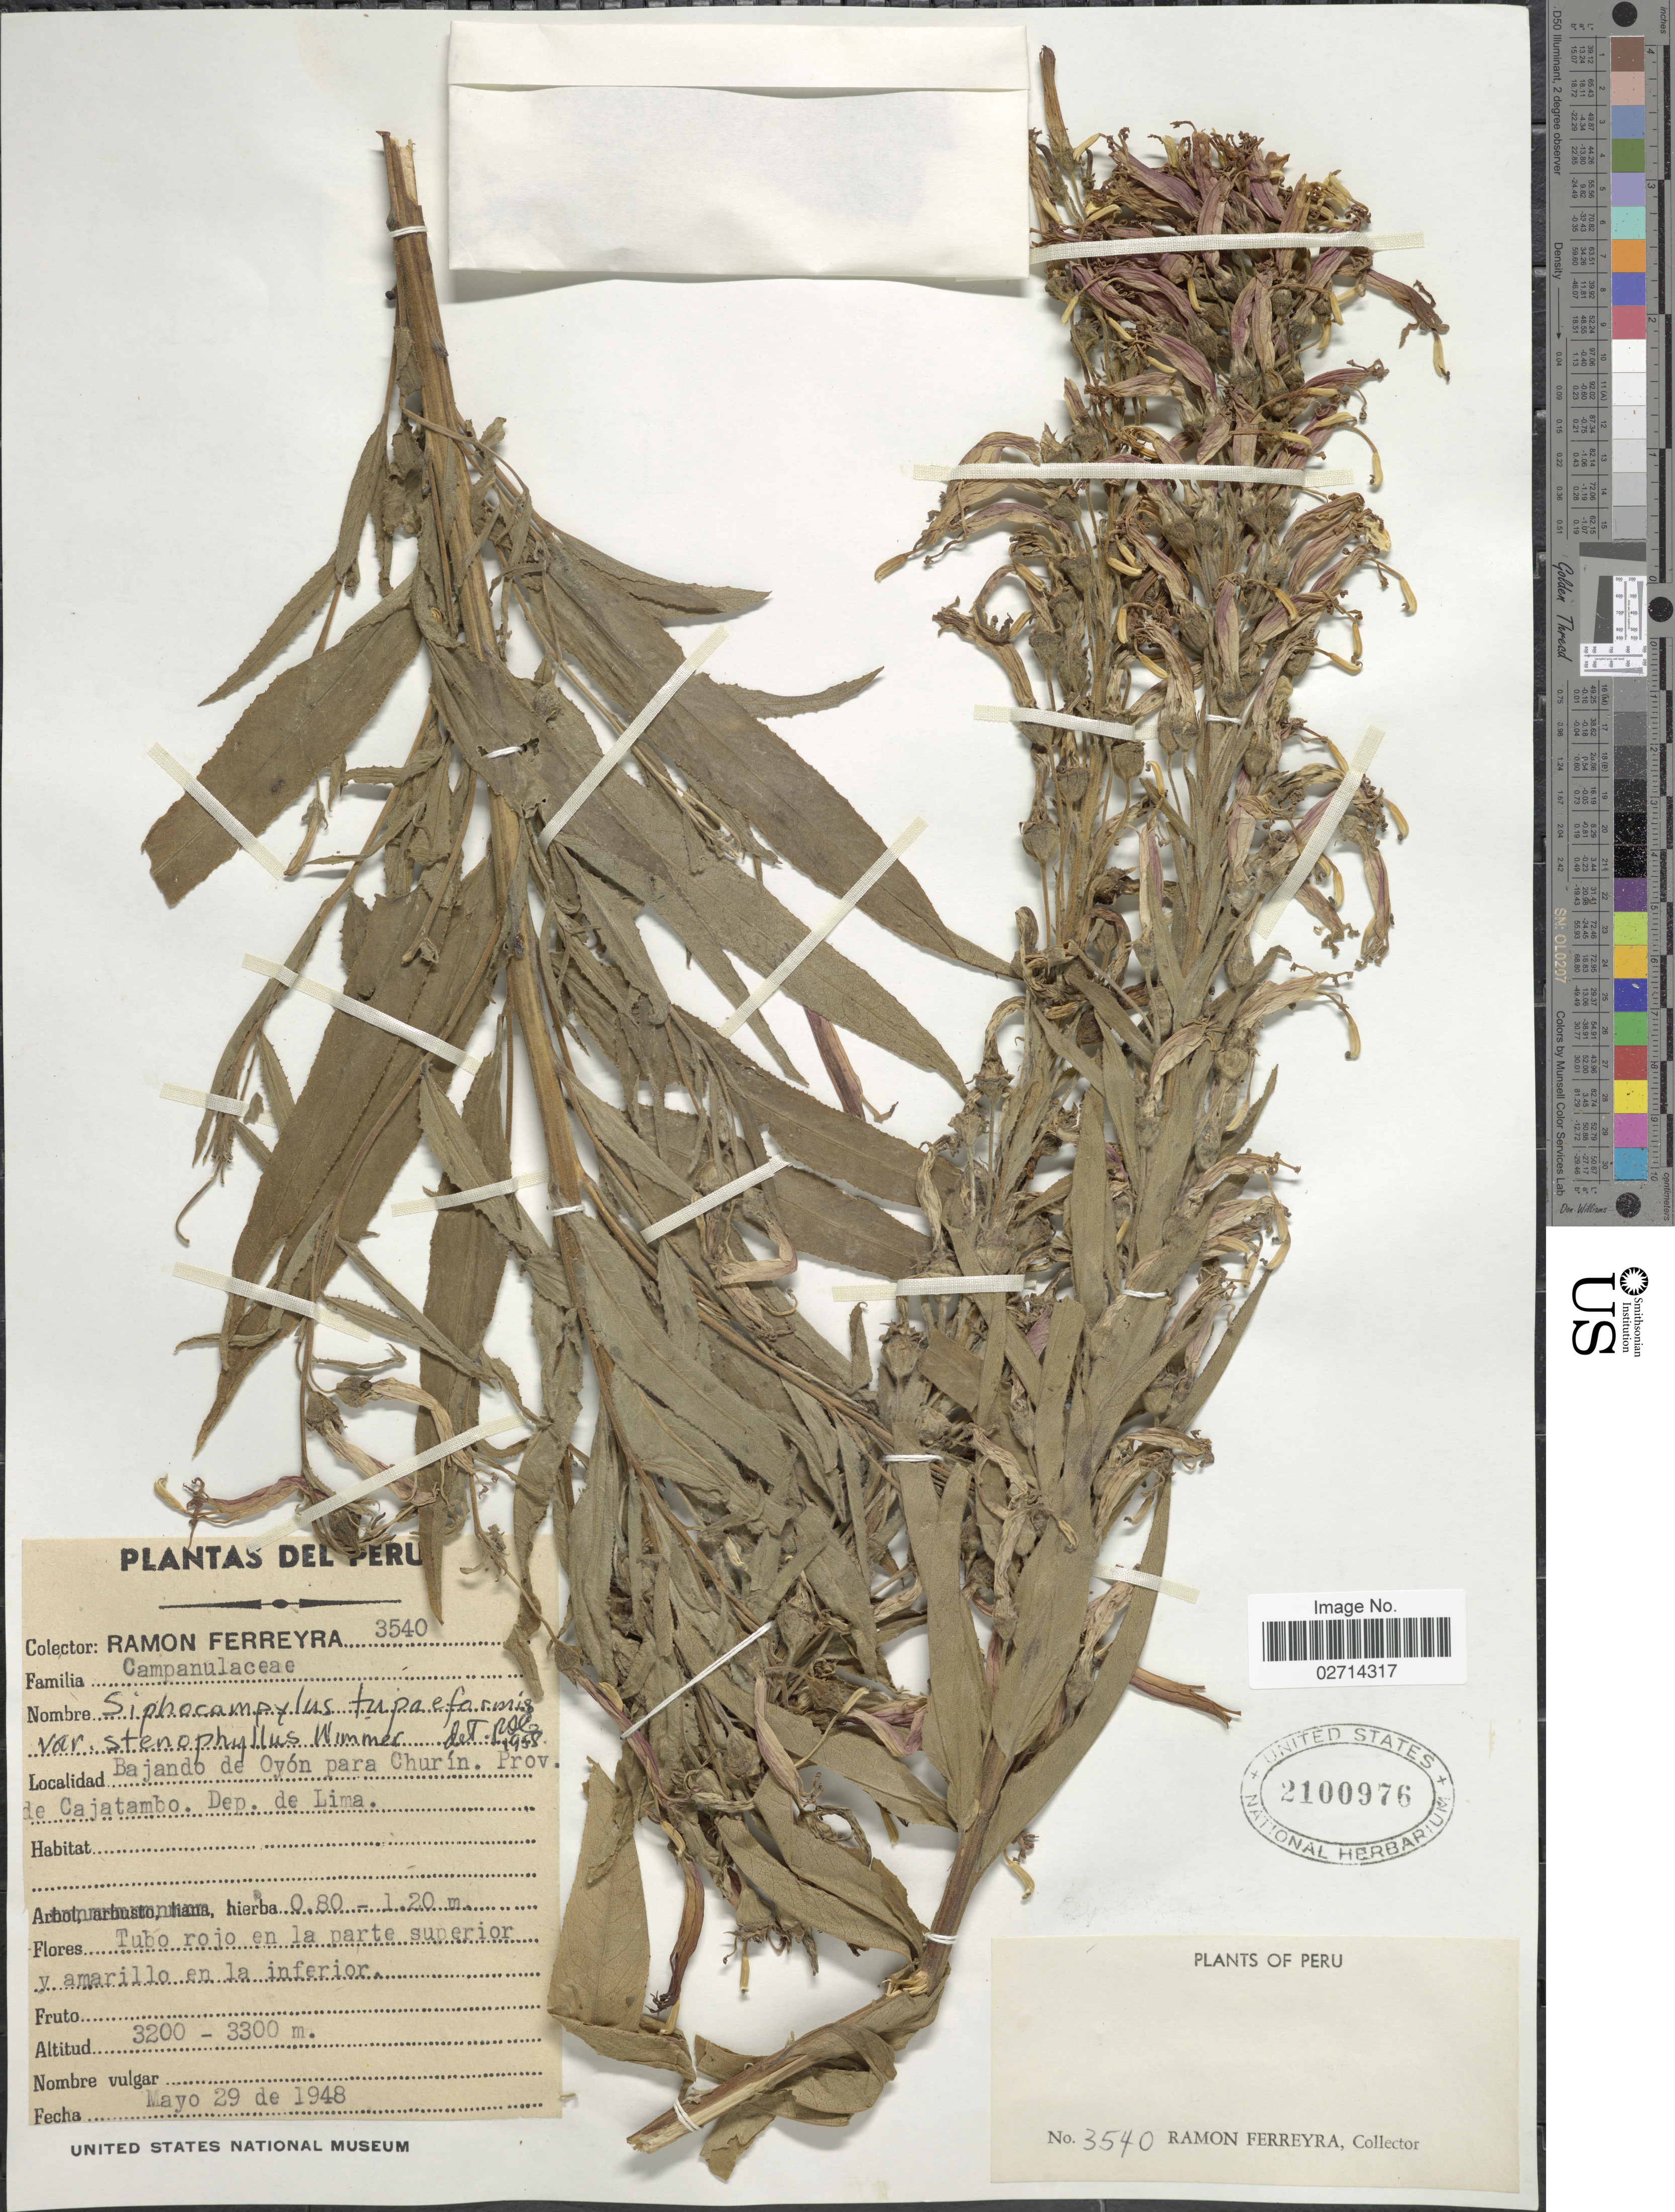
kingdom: Plantae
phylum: Tracheophyta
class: Magnoliopsida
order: Asterales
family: Campanulaceae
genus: Siphocampylus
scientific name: Siphocampylus tupaeformis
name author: Zahlbr.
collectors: R. A. Ferreyra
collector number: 3540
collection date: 1948-05-29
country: Peru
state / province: Lima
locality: Bajando de Oyon para Churin, Prov. de Cajatambo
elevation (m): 3200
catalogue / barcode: US 2100976